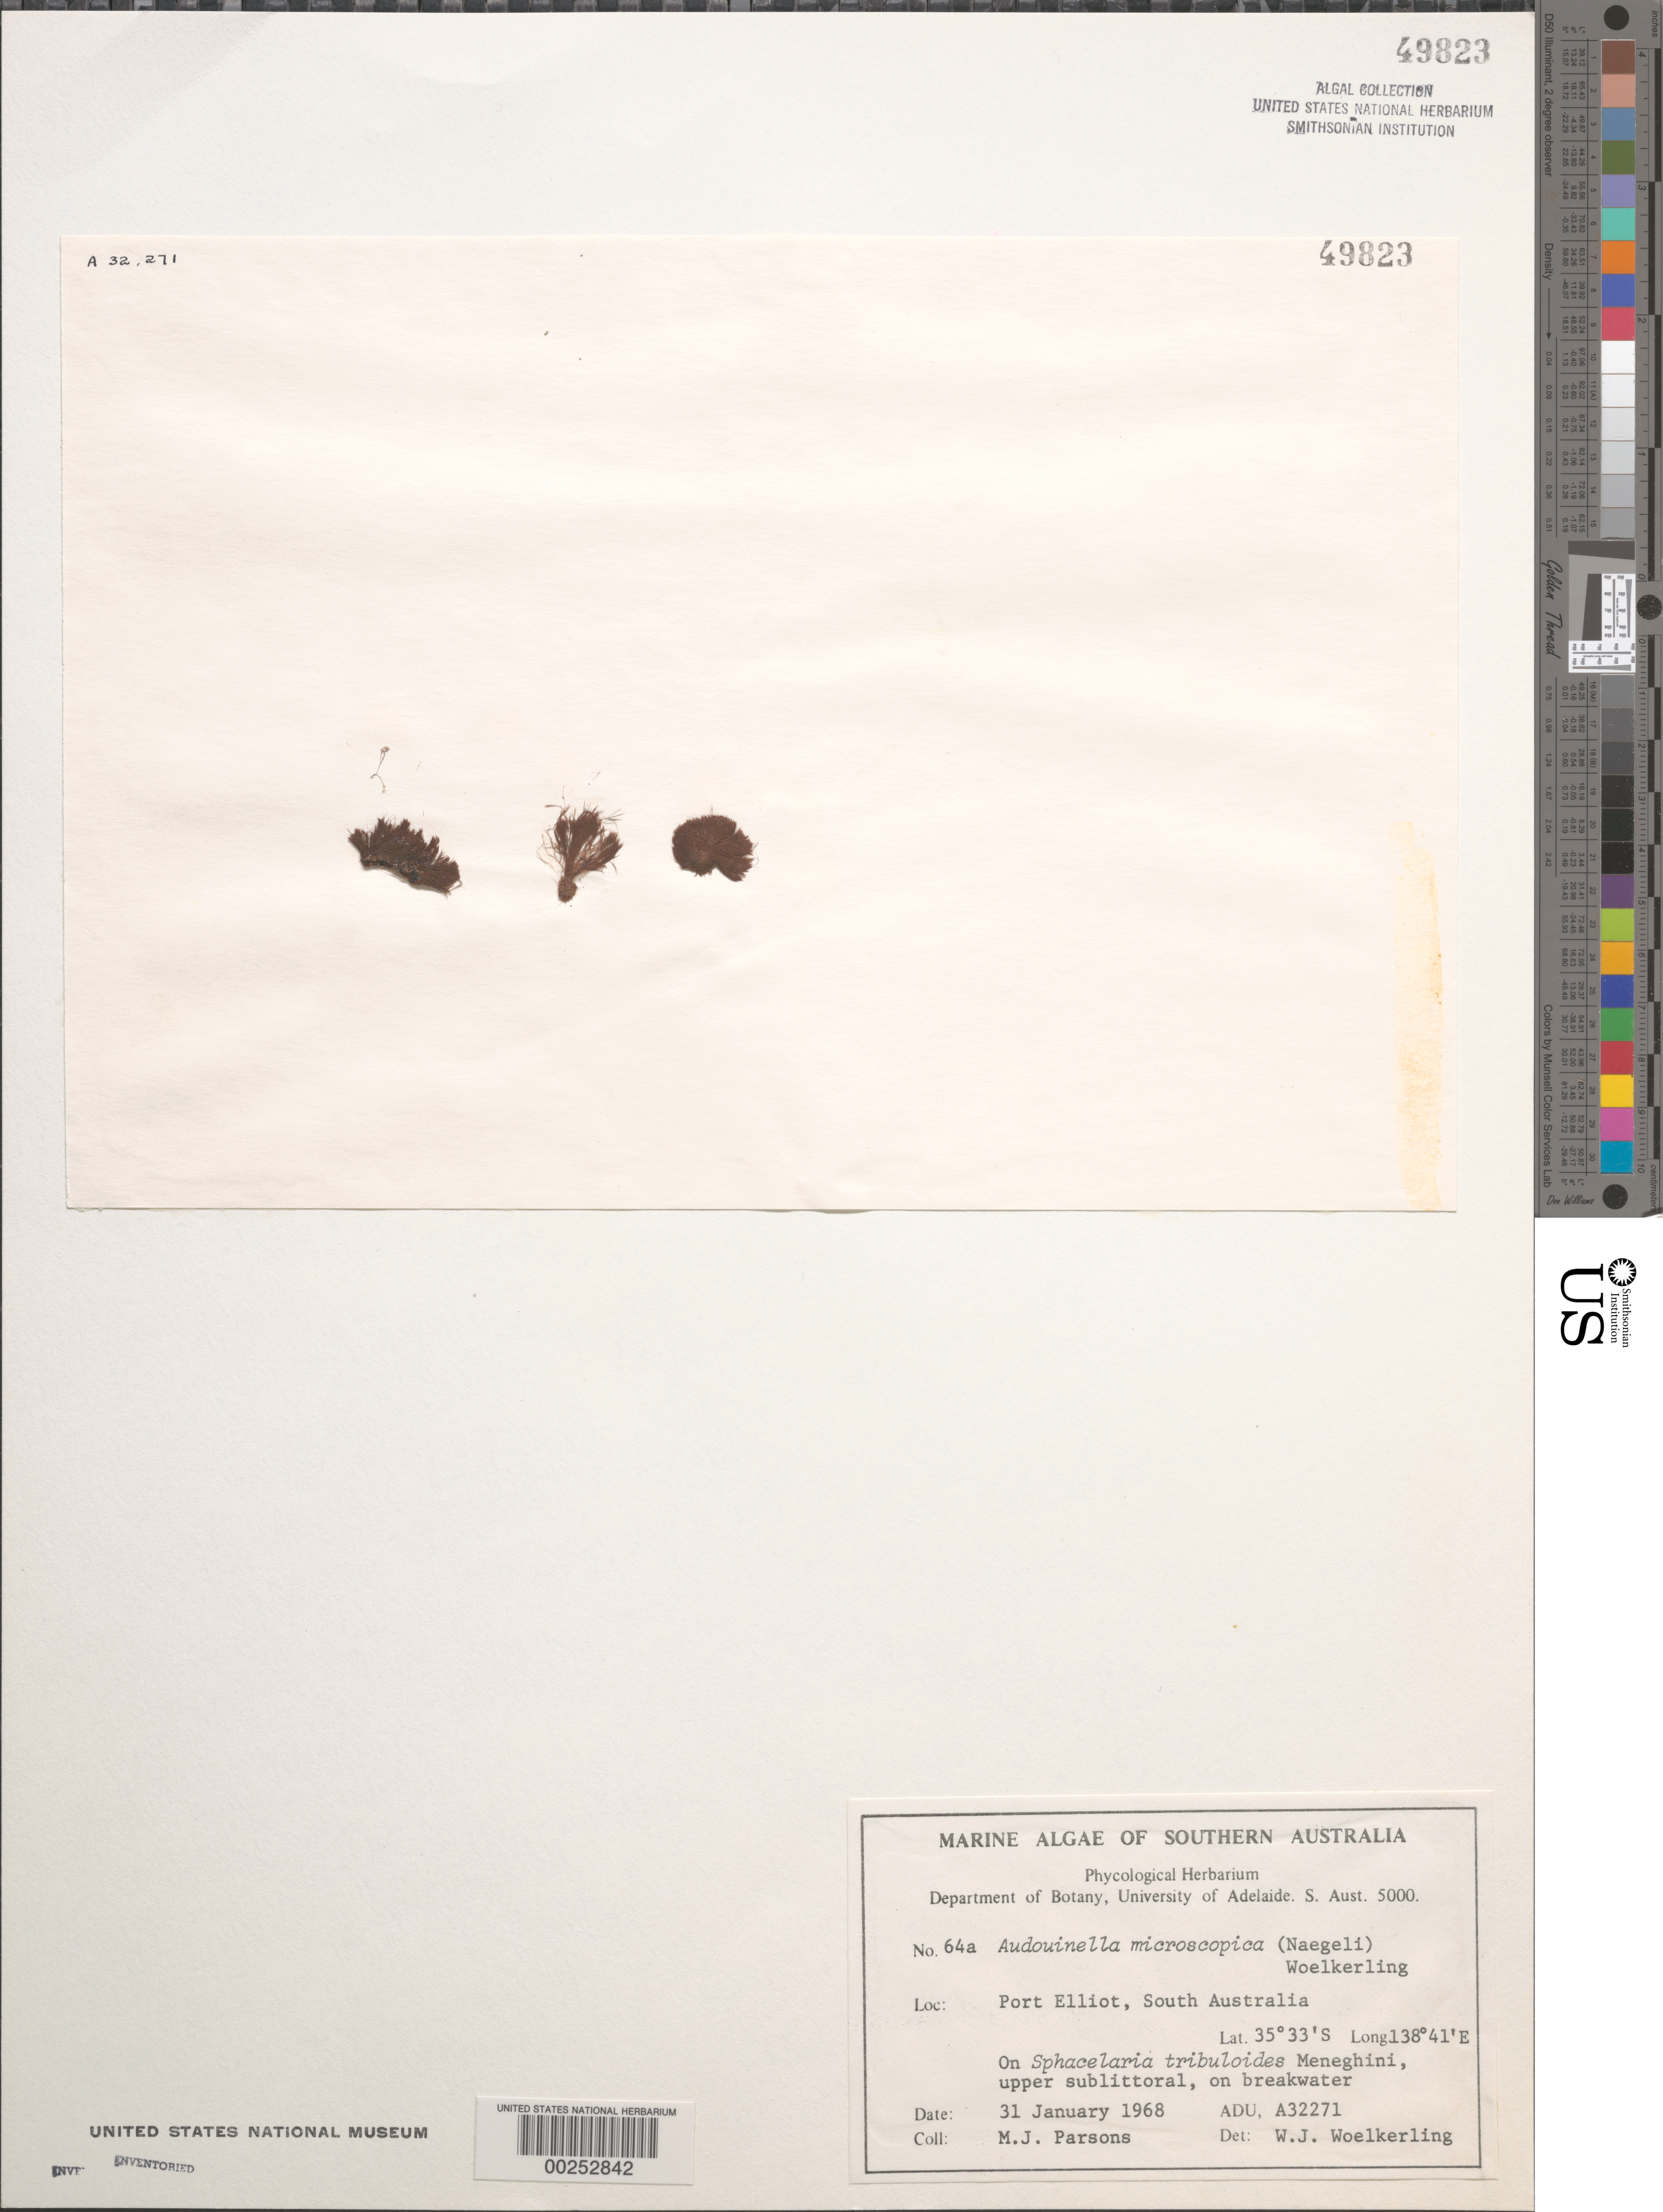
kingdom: Plantae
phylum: Rhodophyta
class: Florideophyceae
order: Acrochaetiales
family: Acrochaetiaceae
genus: Acrochaetium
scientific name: Acrochaetium microscopicum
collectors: M. Parsons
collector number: ADU A32271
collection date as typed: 31 Jan 1968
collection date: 1968-01-31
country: Australia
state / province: South Australia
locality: Port Elliot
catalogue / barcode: US 49823